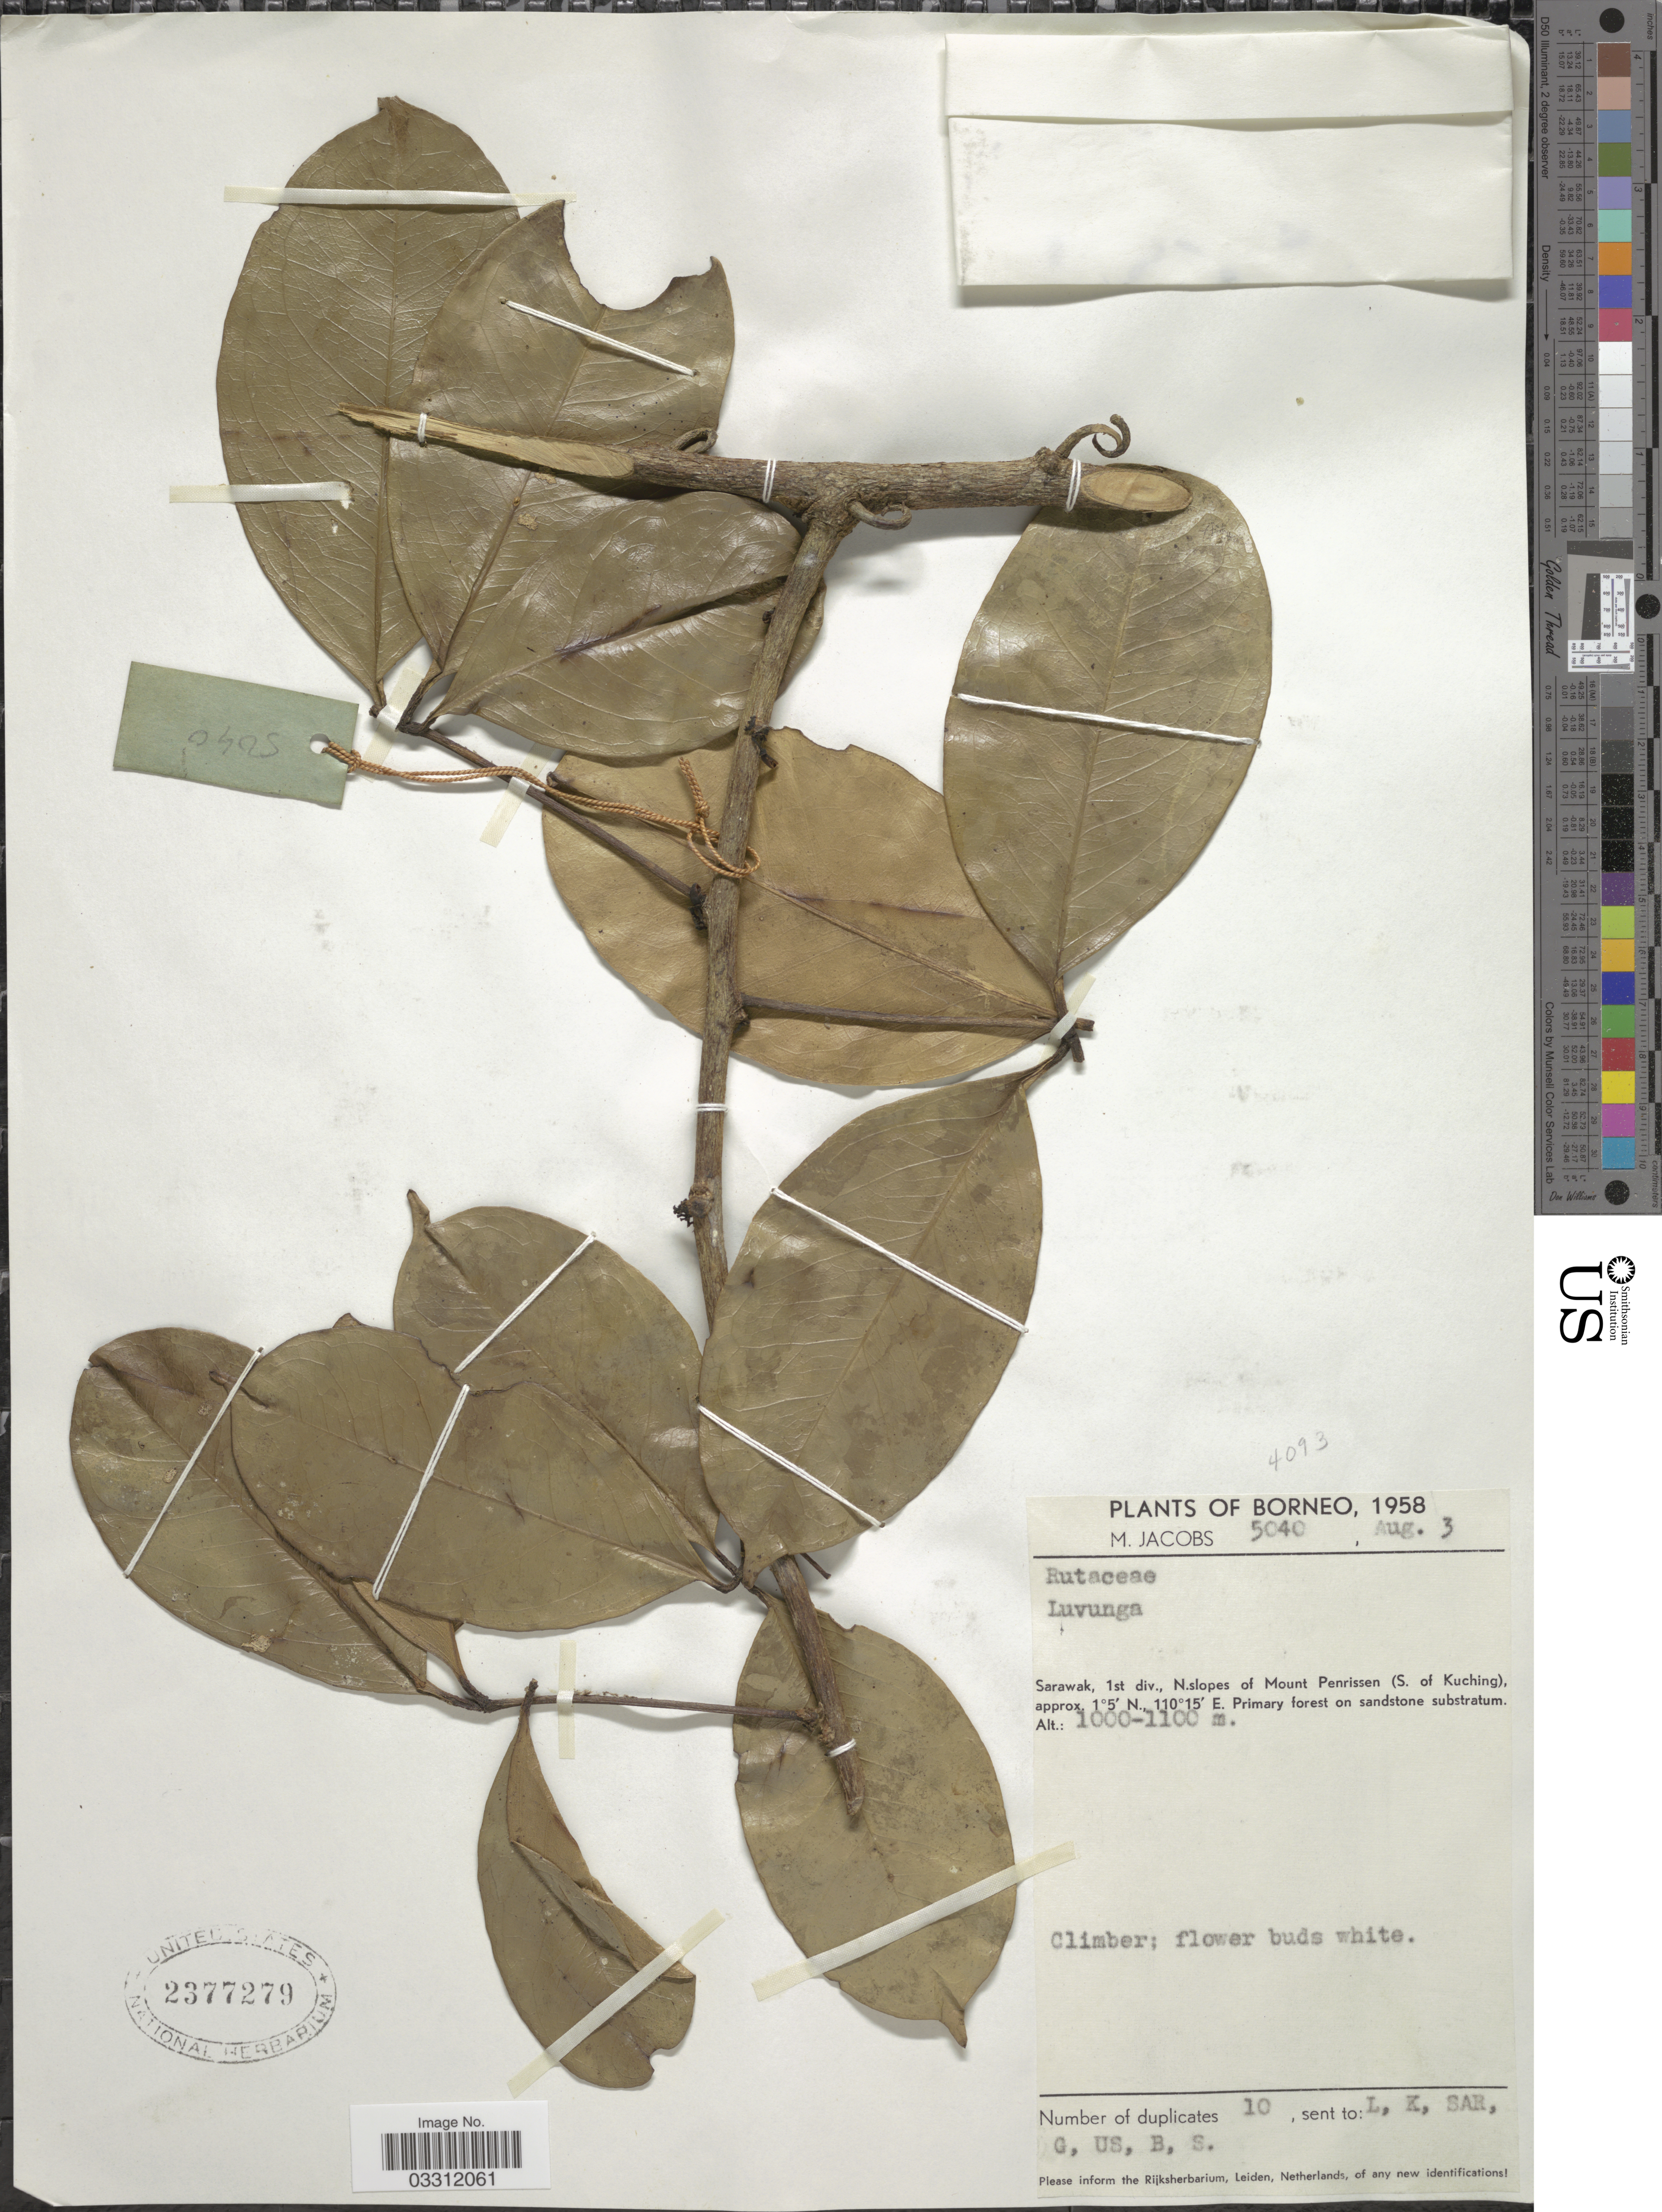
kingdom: Plantae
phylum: Tracheophyta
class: Magnoliopsida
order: Sapindales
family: Rutaceae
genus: Luvunga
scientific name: Luvunga sp.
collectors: M. Jacobs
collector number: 5040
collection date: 1958-08-03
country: Malaysia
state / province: Sarawak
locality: Borneo, 1st div., N. slopes of Mount Penrissen (S. of Kuching).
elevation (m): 1000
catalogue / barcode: US 2377279